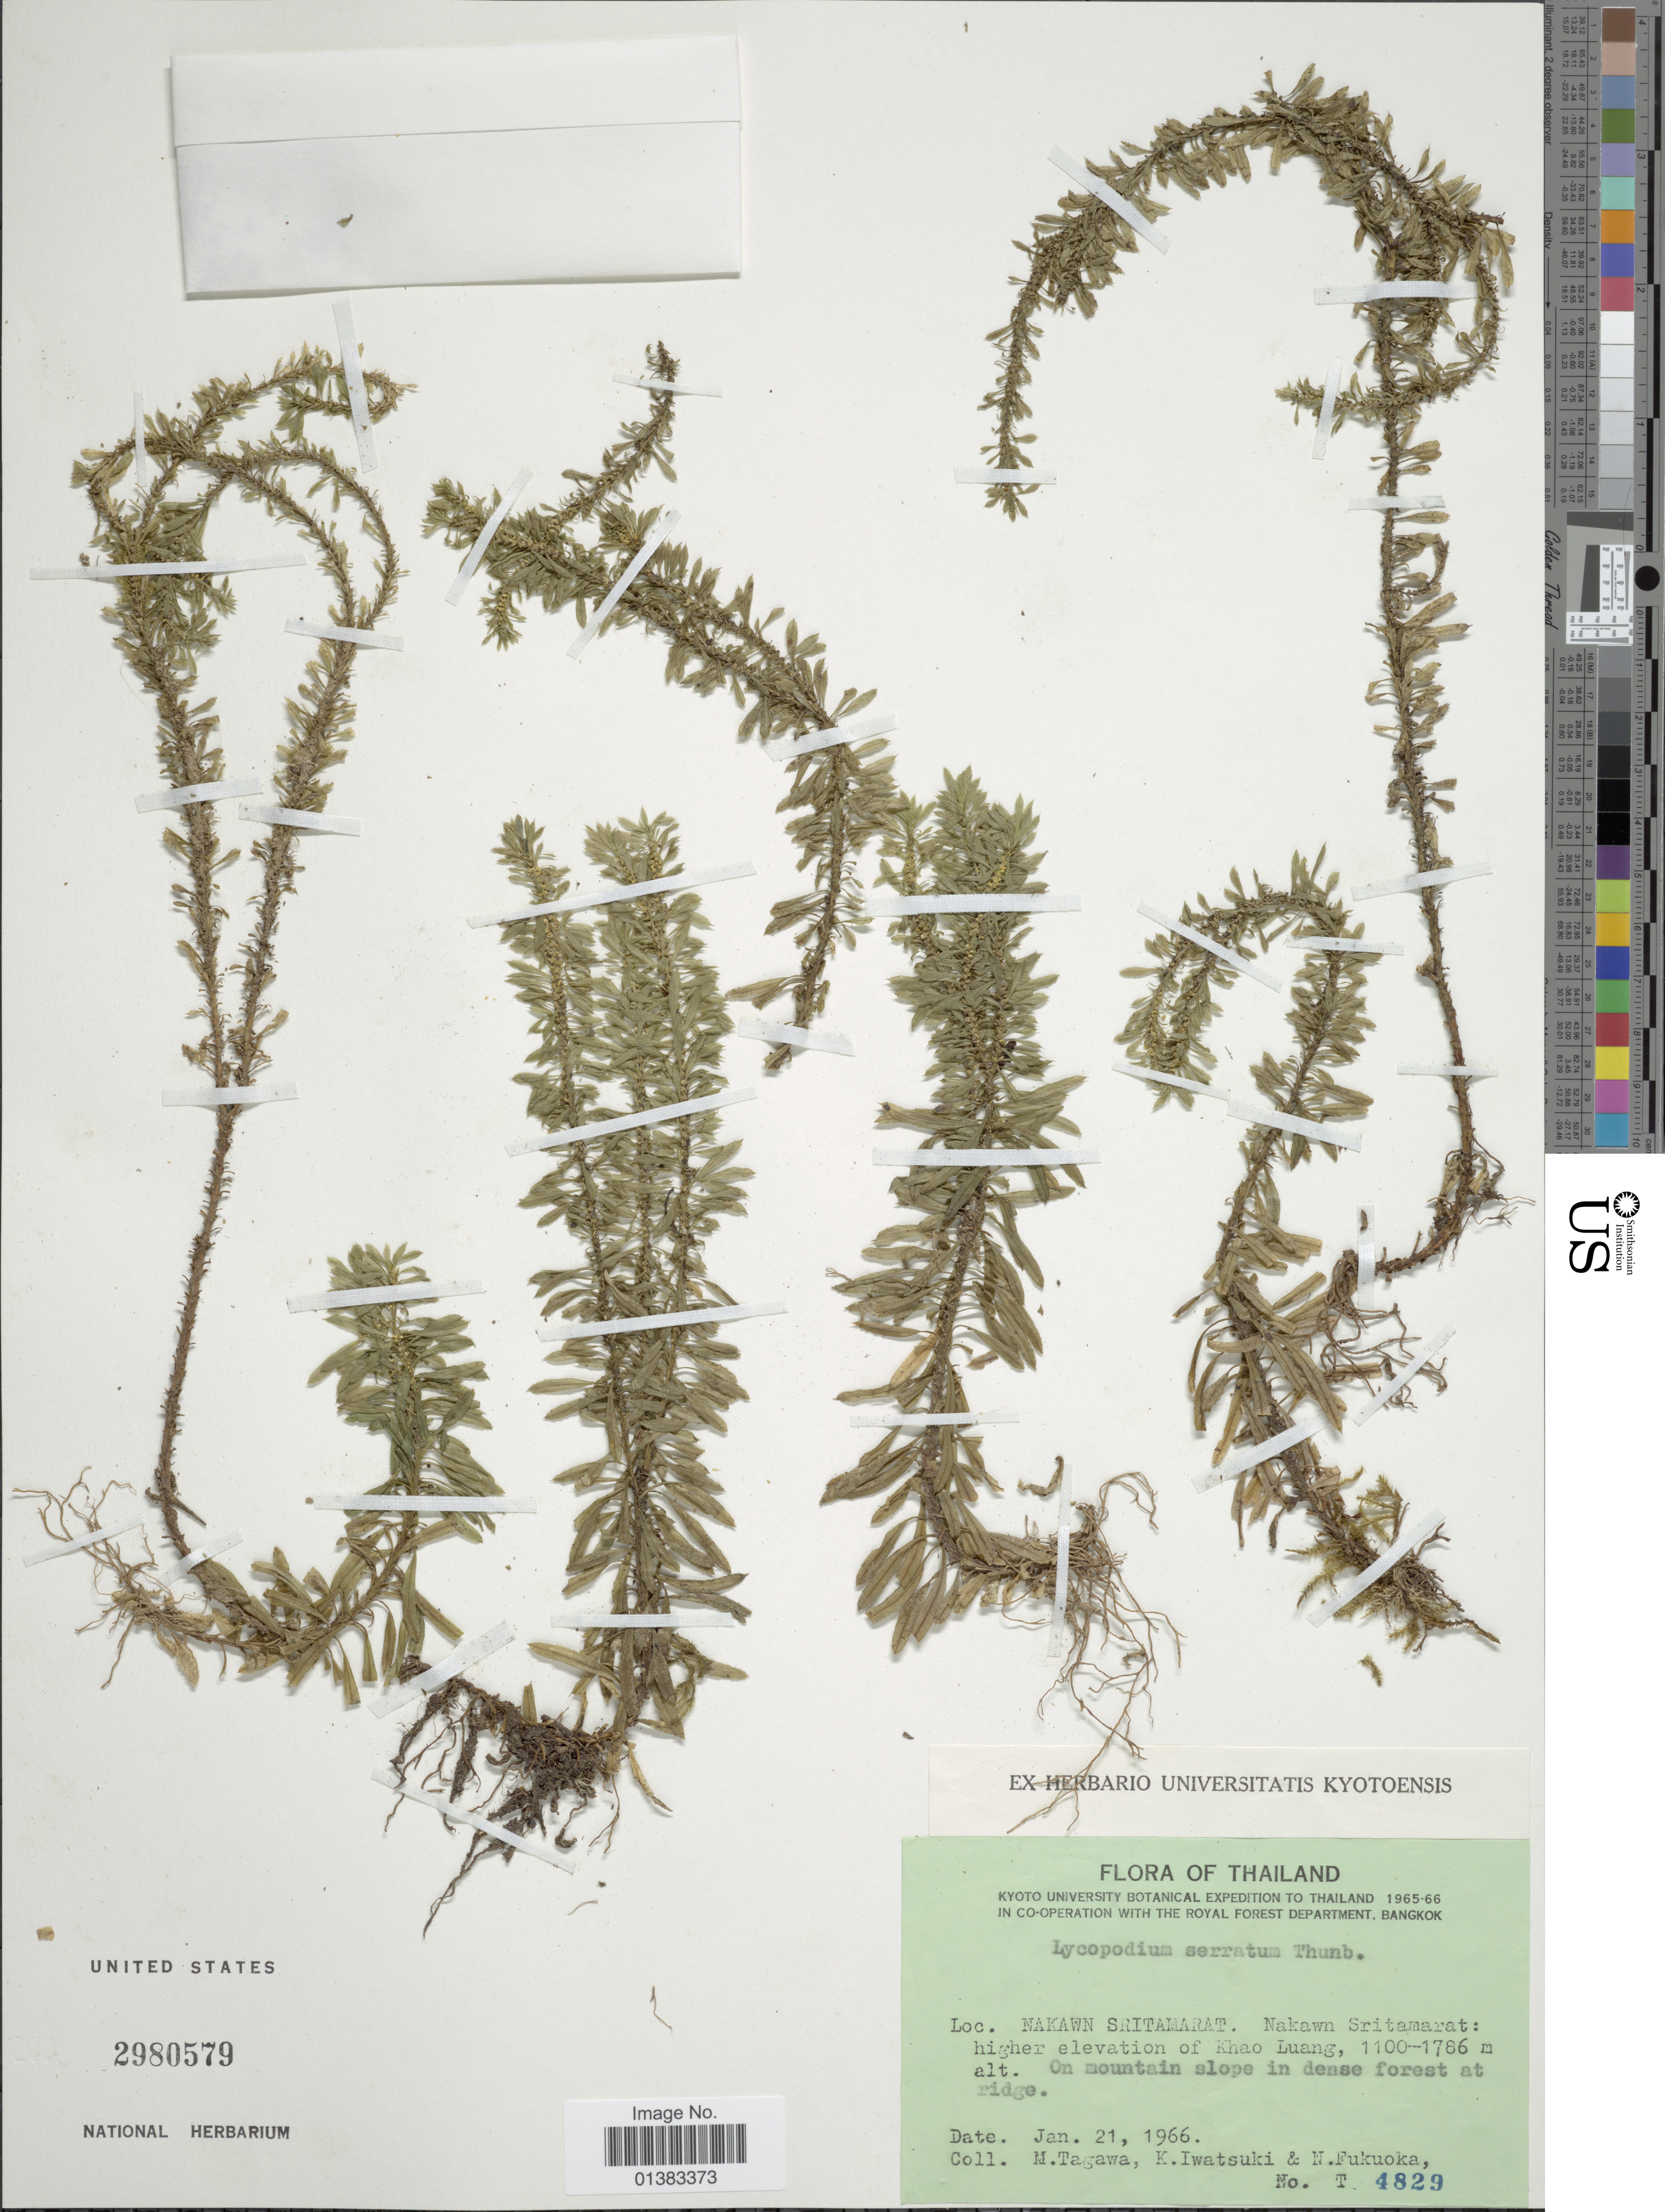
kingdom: Plantae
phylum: Tracheophyta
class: Lycopodiopsida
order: Lycopodiales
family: Lycopodiaceae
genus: Huperzia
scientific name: Huperzia serrata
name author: (Thunb.) Trevis.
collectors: M. Tagawa, K. Iwatsuki & N. Fukuoka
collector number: T4829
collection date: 1966-01-21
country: Thailand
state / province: Nakhon Si Thammarat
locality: Nakawn Sritamarat: higher elevation of Khao Luang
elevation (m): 1100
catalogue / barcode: US 2980579